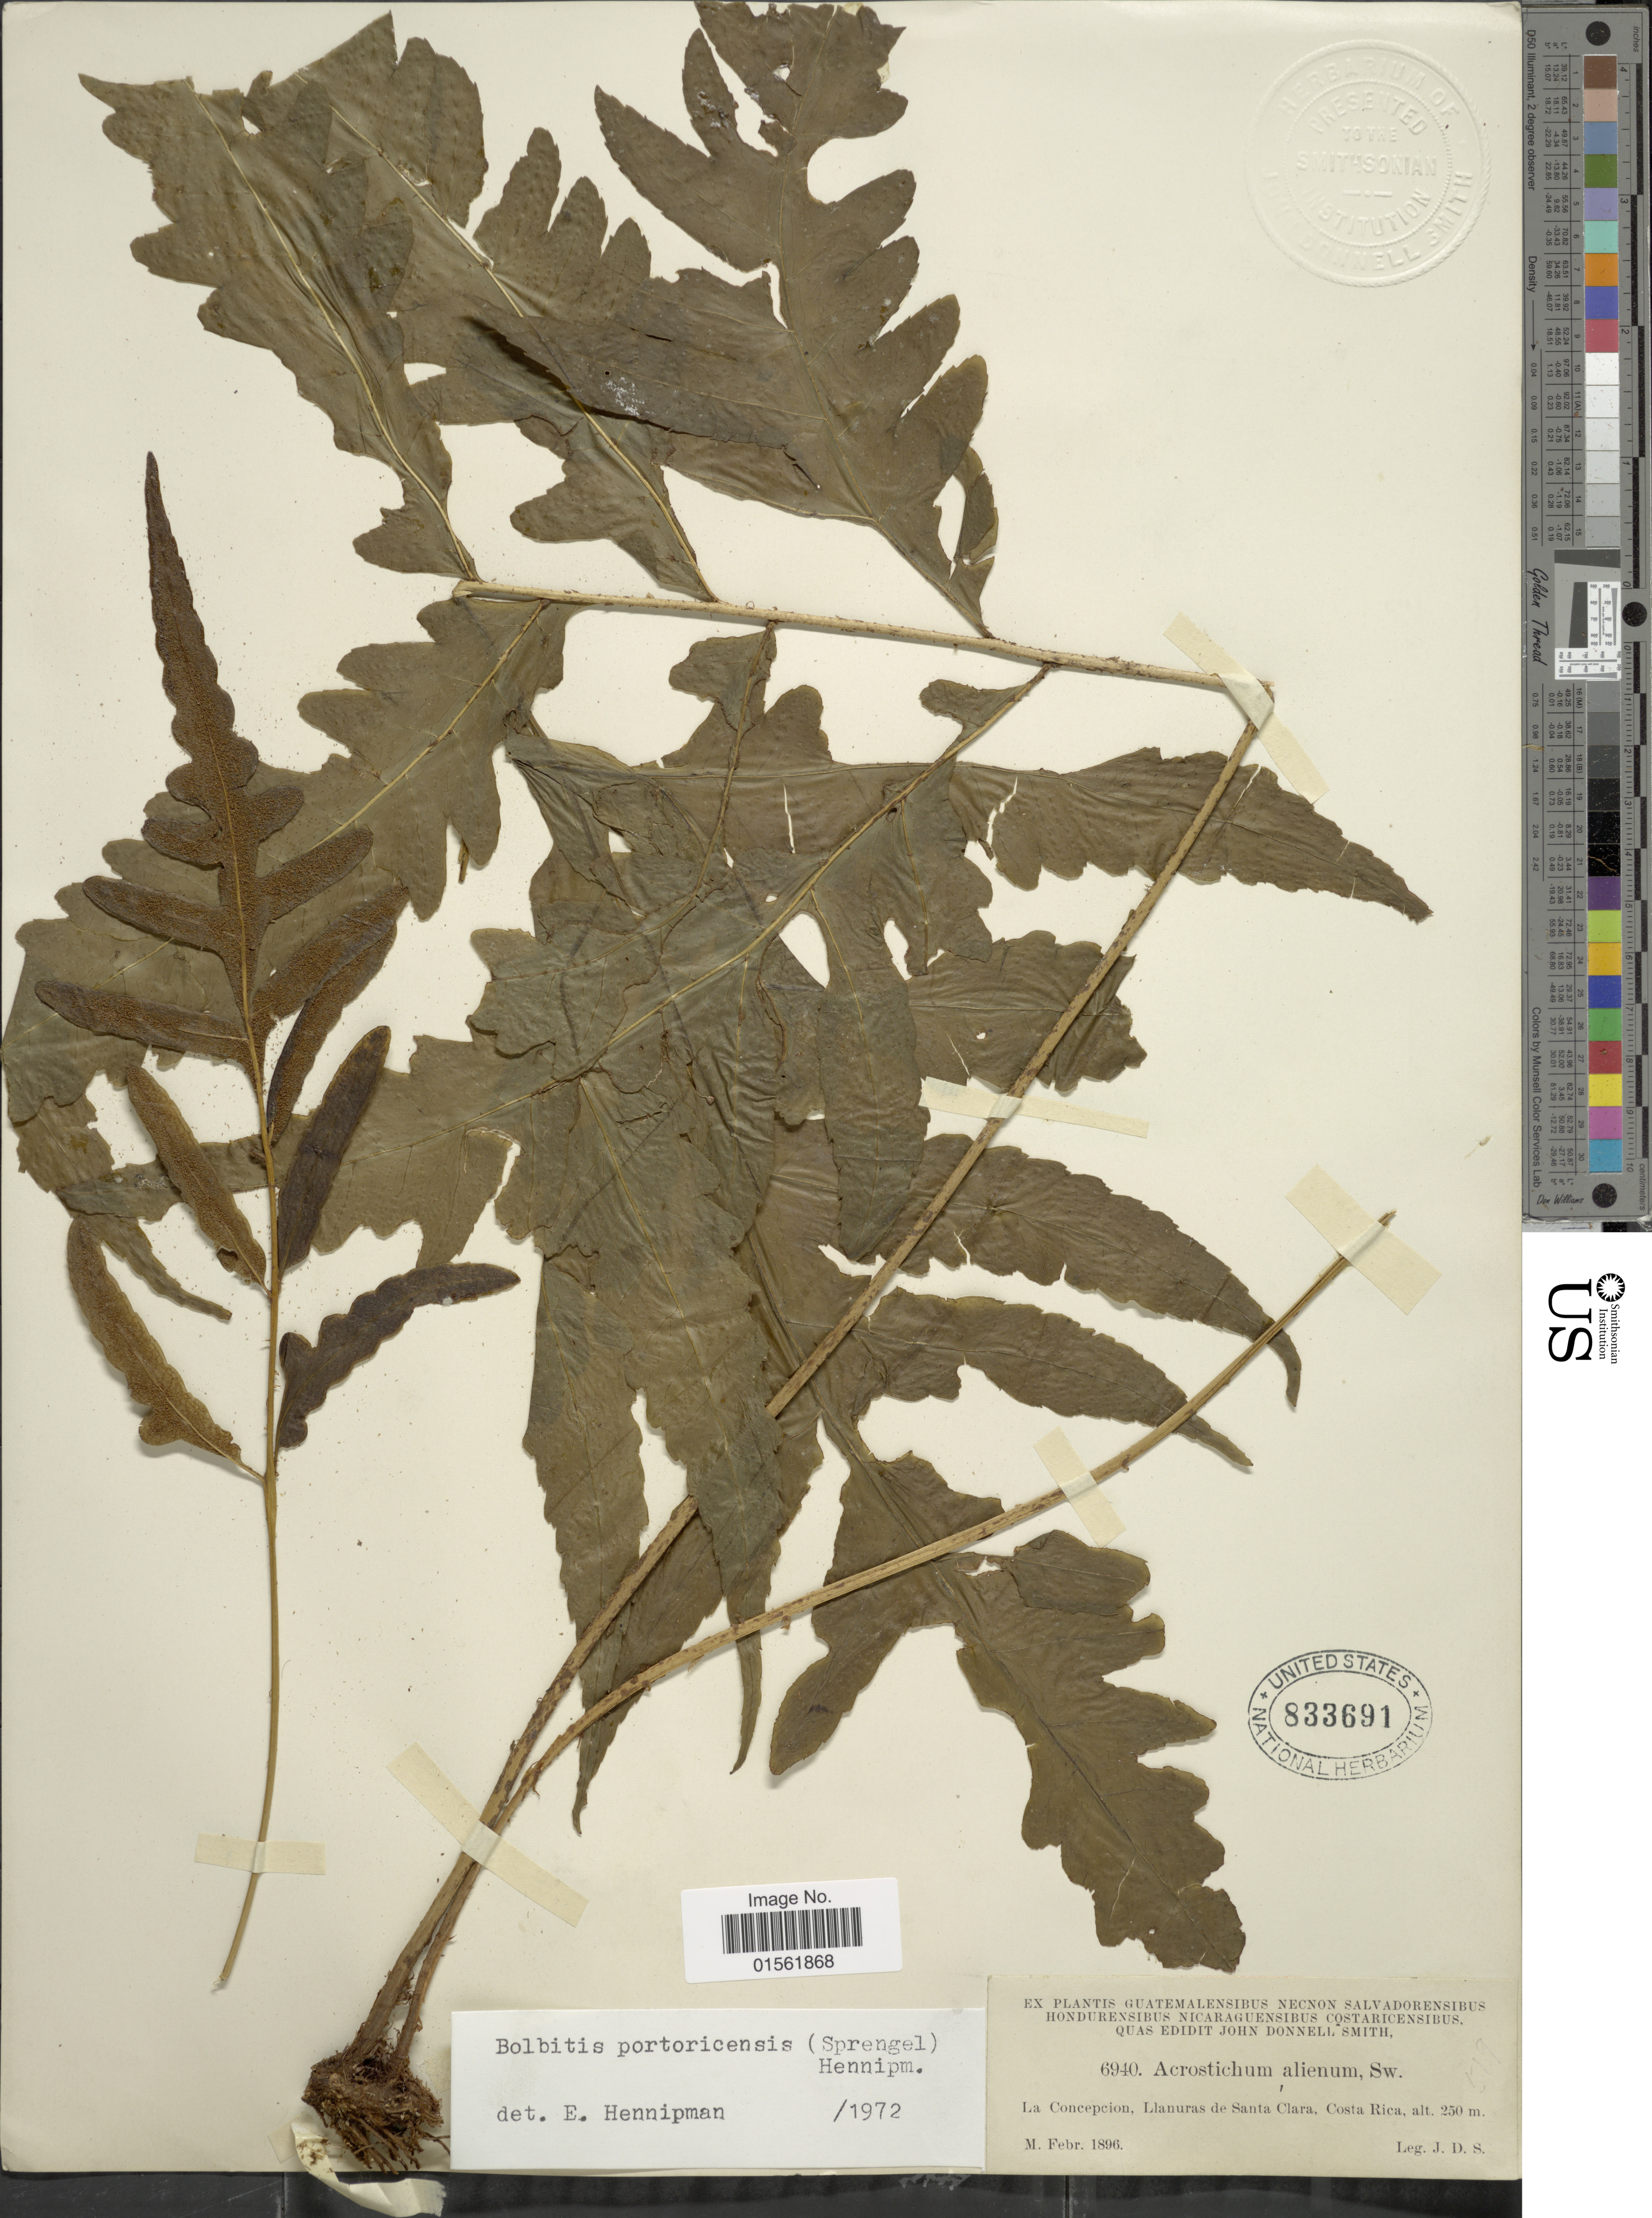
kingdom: Plantae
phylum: Tracheophyta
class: Polypodiopsida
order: Polypodiales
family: Dryopteridaceae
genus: Bolbitis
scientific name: Bolbitis portoricensis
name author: (Spreng.) Hennipman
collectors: J. Donnell Smith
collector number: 6940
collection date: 1896-02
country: Costa Rica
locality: La Concepcion, Llanuras de Santa Clara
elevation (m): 250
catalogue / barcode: US 833691